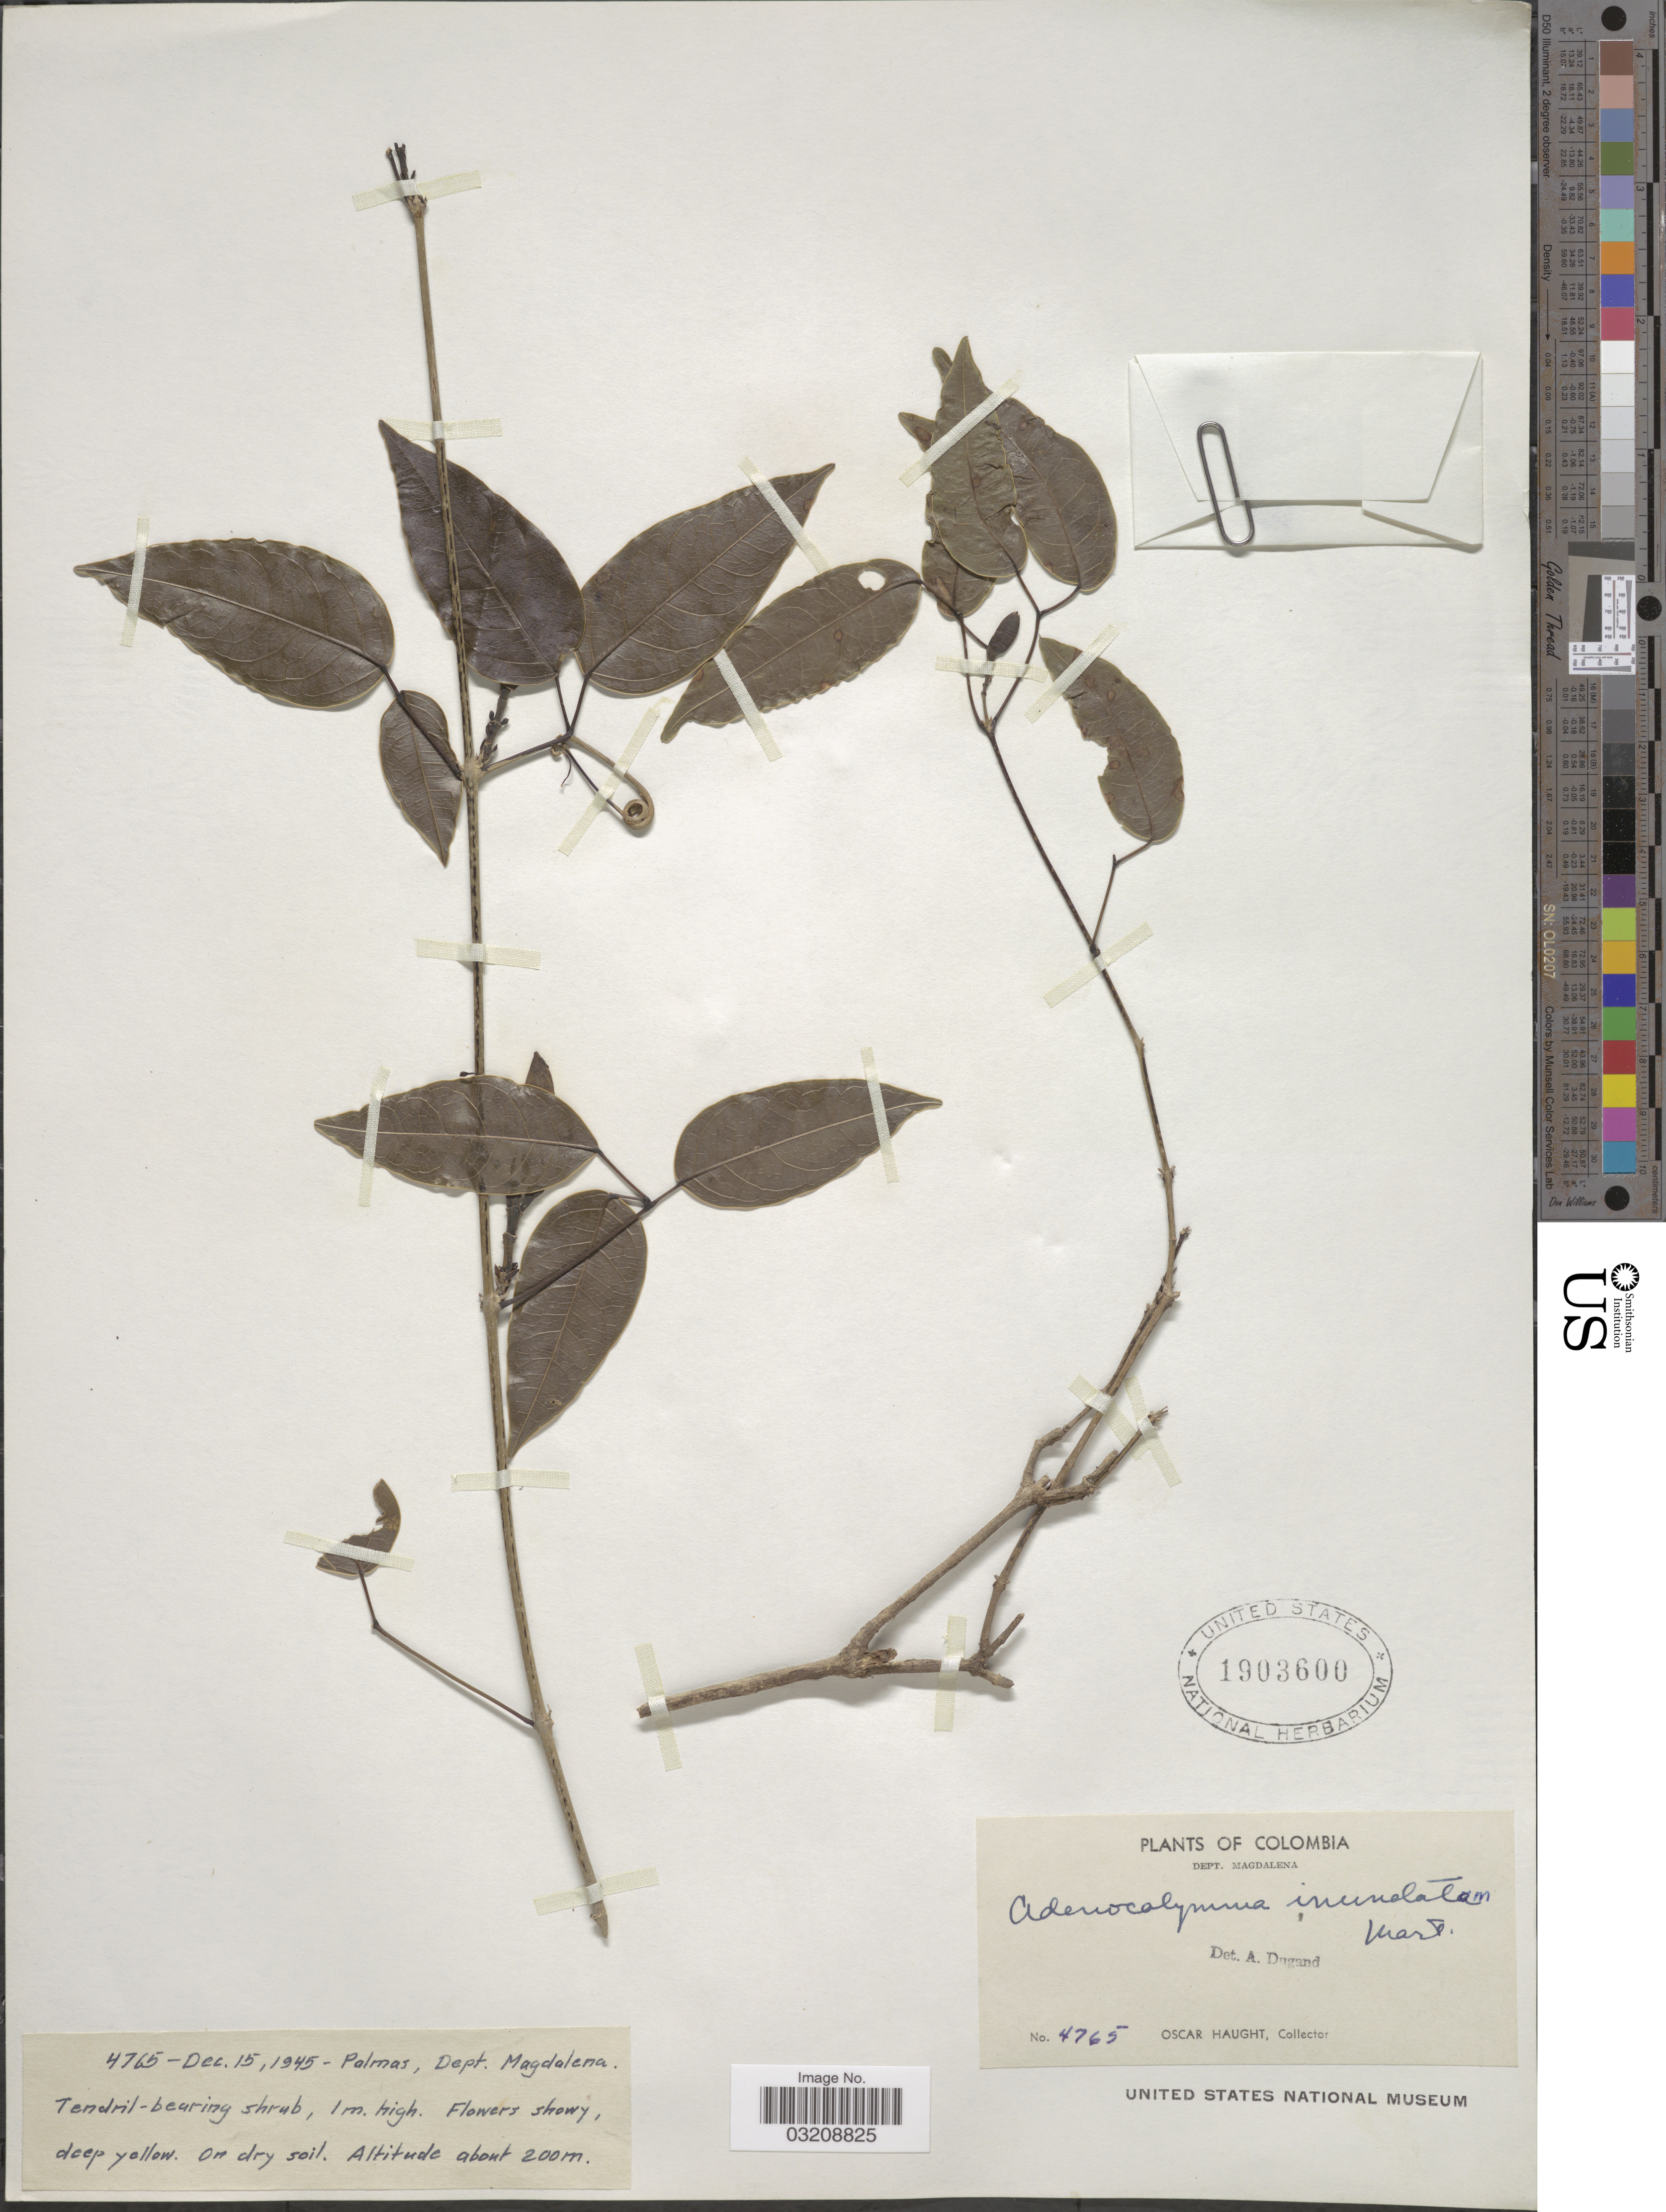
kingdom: Plantae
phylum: Tracheophyta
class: Magnoliopsida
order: Lamiales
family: Bignoniaceae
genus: Adenocalymma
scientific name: Adenocalymma inundatum var. inundatum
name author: Mart. ex DC.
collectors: O. L. Haught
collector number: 4765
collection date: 1945-12-15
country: Colombia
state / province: Magdalena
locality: Palmas, Dept. Magdalena.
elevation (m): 200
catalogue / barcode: US 1903600